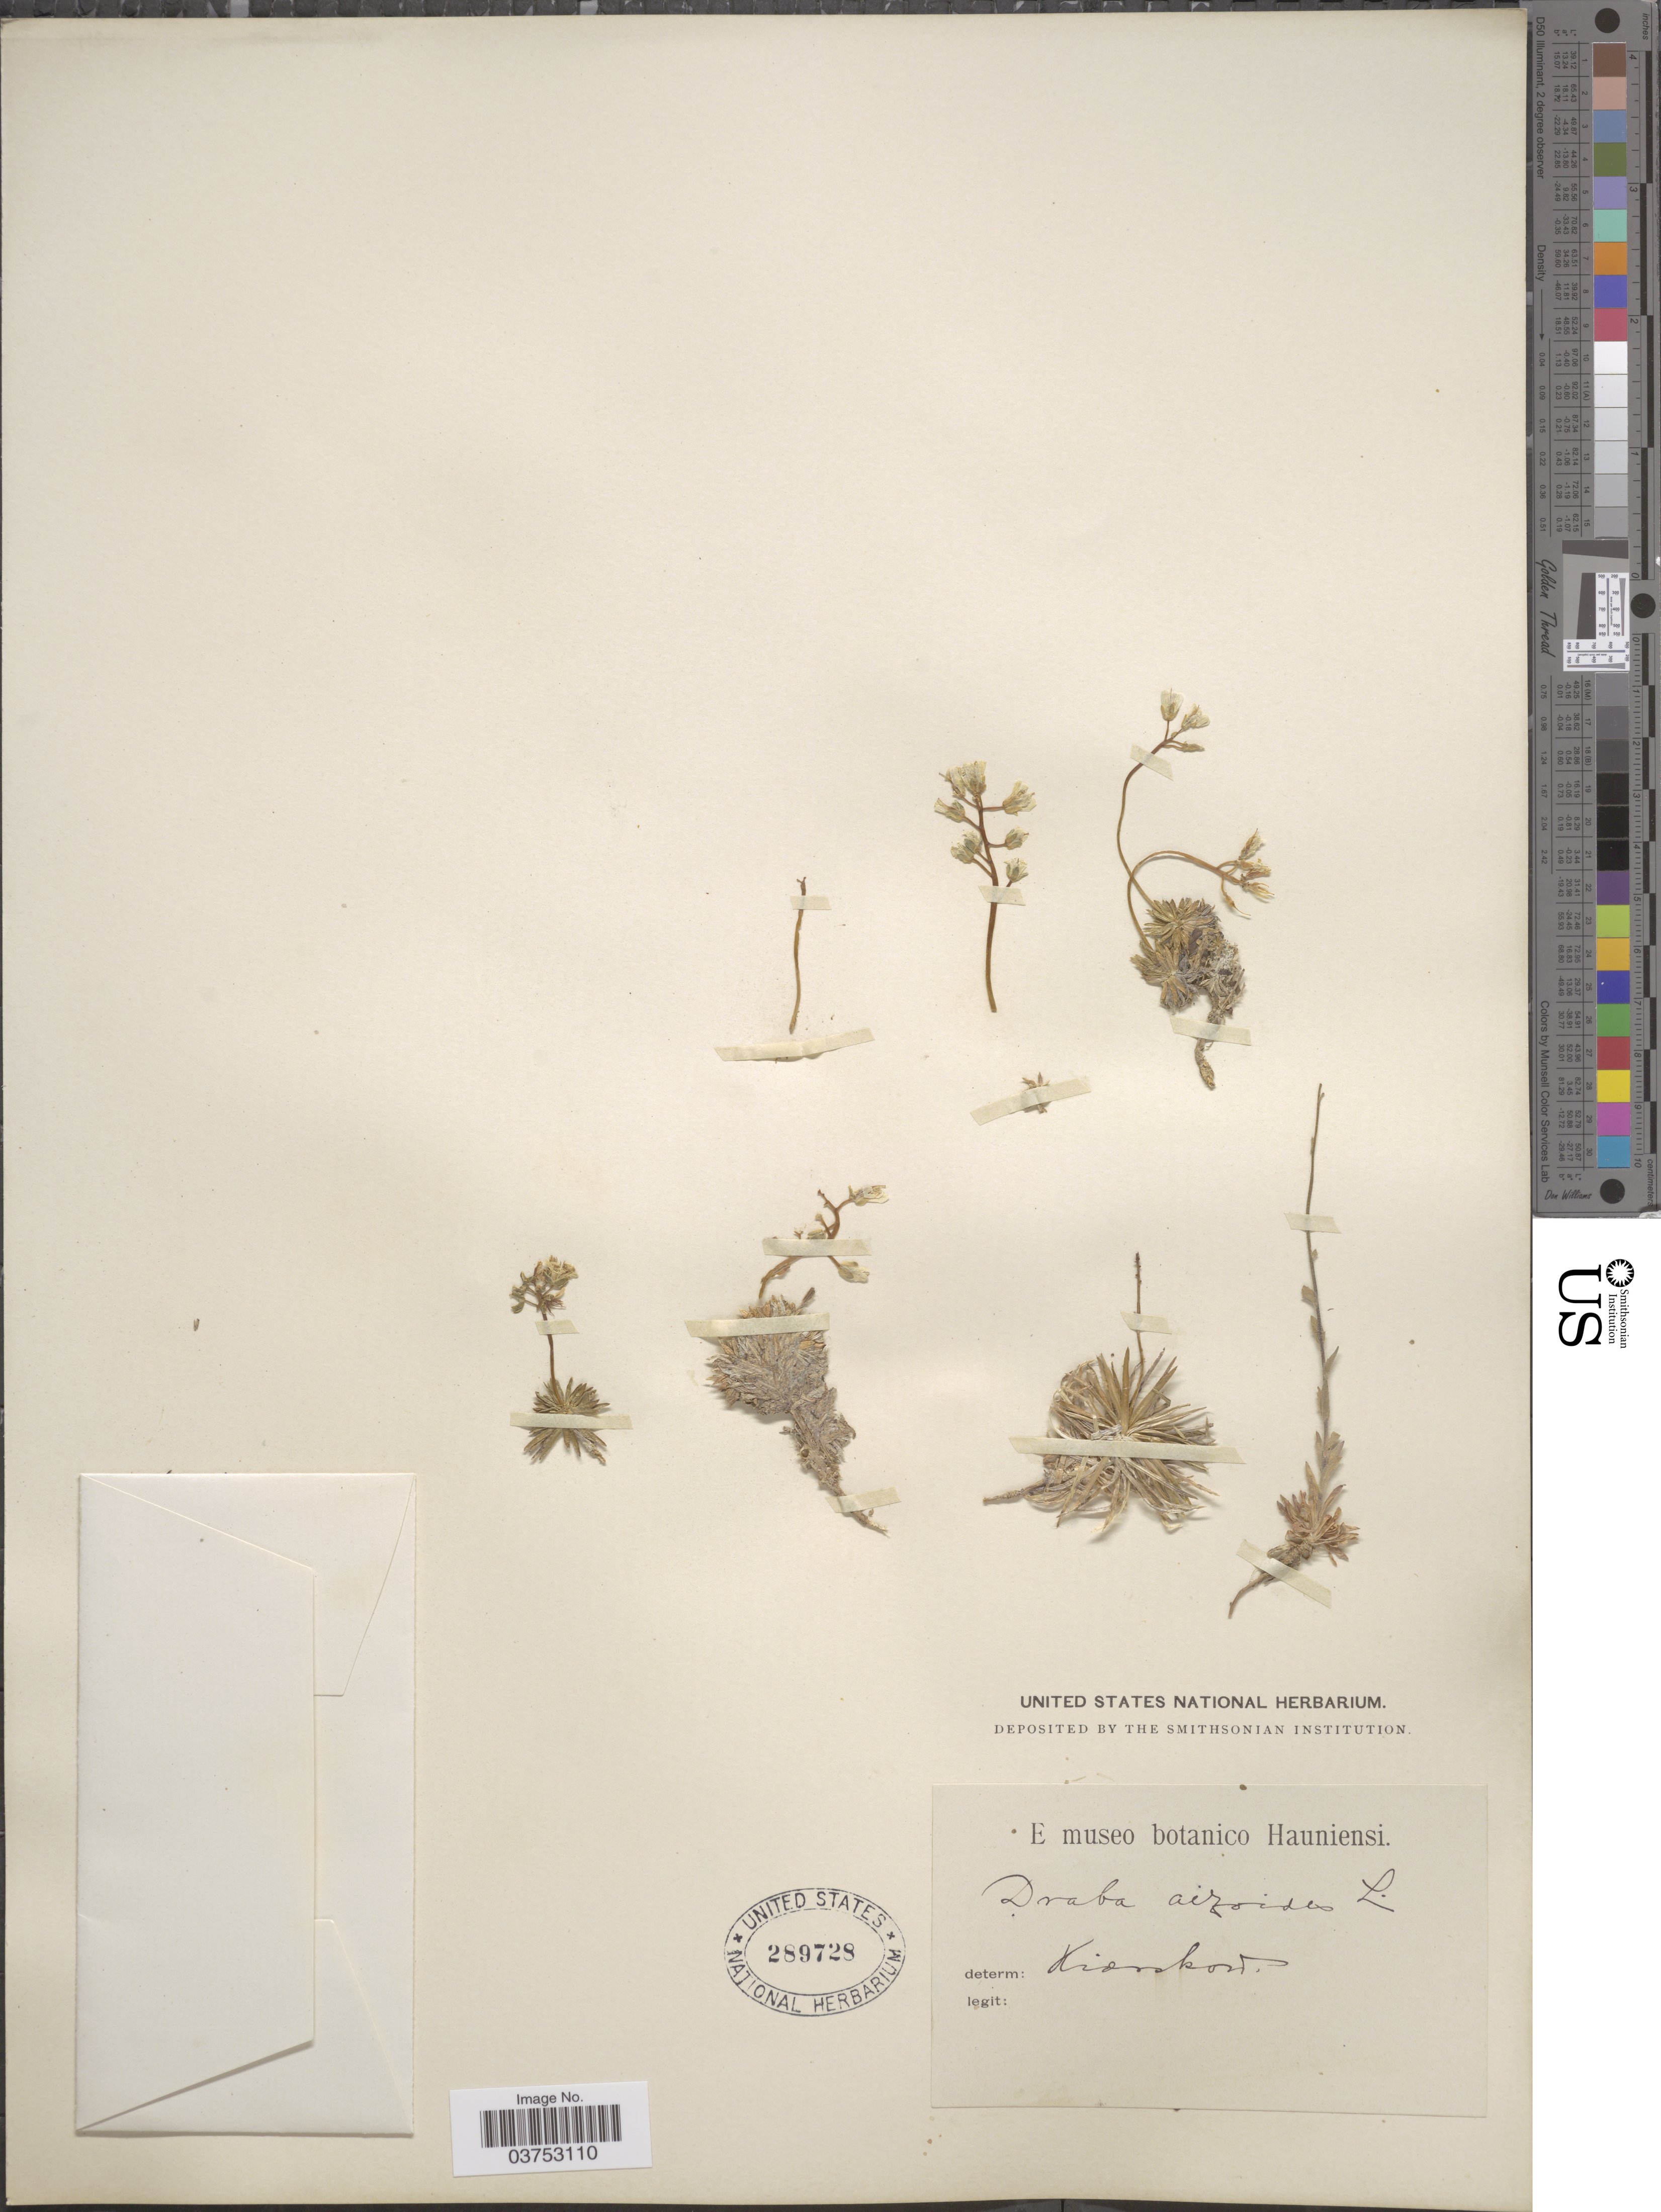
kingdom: Plantae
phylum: Tracheophyta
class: Magnoliopsida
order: Brassicales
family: Brassicaceae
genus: Draba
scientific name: Draba aizoides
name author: L.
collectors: Museo Botanico Hauniense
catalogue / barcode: US 289728